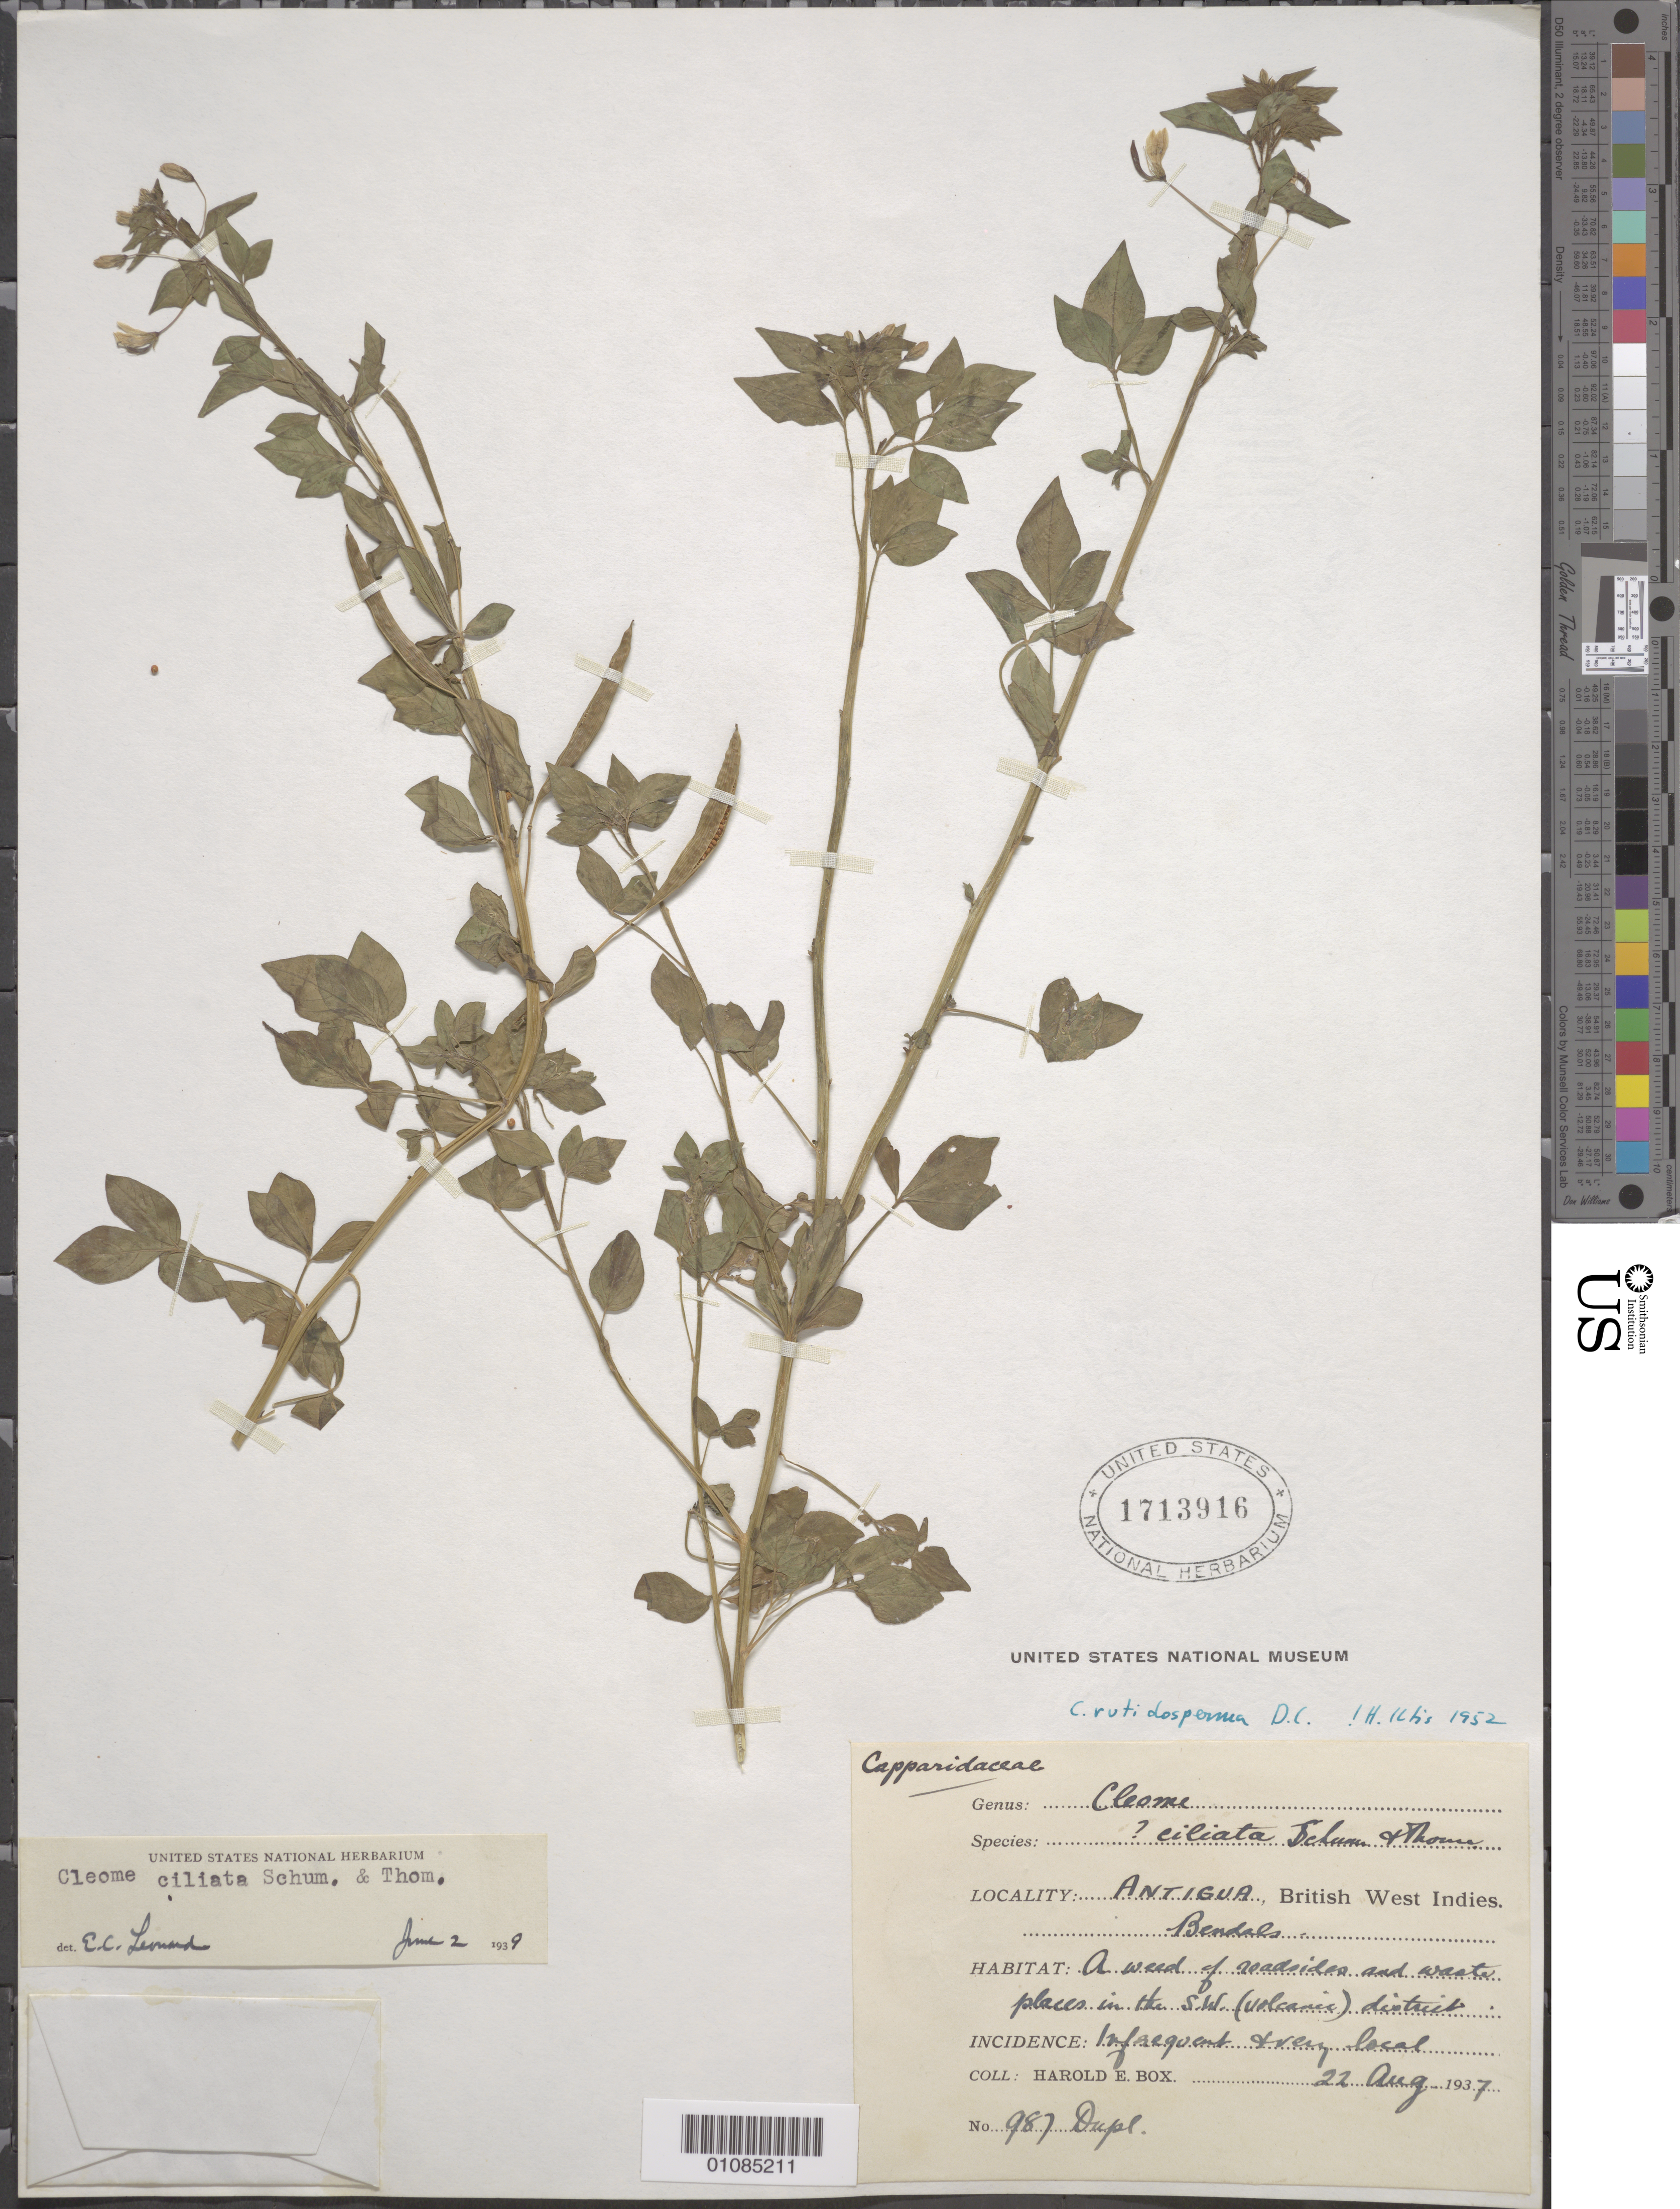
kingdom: Plantae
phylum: Tracheophyta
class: Magnoliopsida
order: Brassicales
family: Cleomaceae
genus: Sieruela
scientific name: Sieruela rutidosperma var. rutidosperma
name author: (DC.) Roalson & J.C. Hall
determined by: Strong, Mark T., (BOT), Smithsonian Institution - National Museum of Natural History (UNITED STATES)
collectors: H. E. Box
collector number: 987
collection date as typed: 22 Aug 1937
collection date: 1937-08-22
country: Antigua and Barbuda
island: Antigua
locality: Bendals(?)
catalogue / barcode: US 1713916